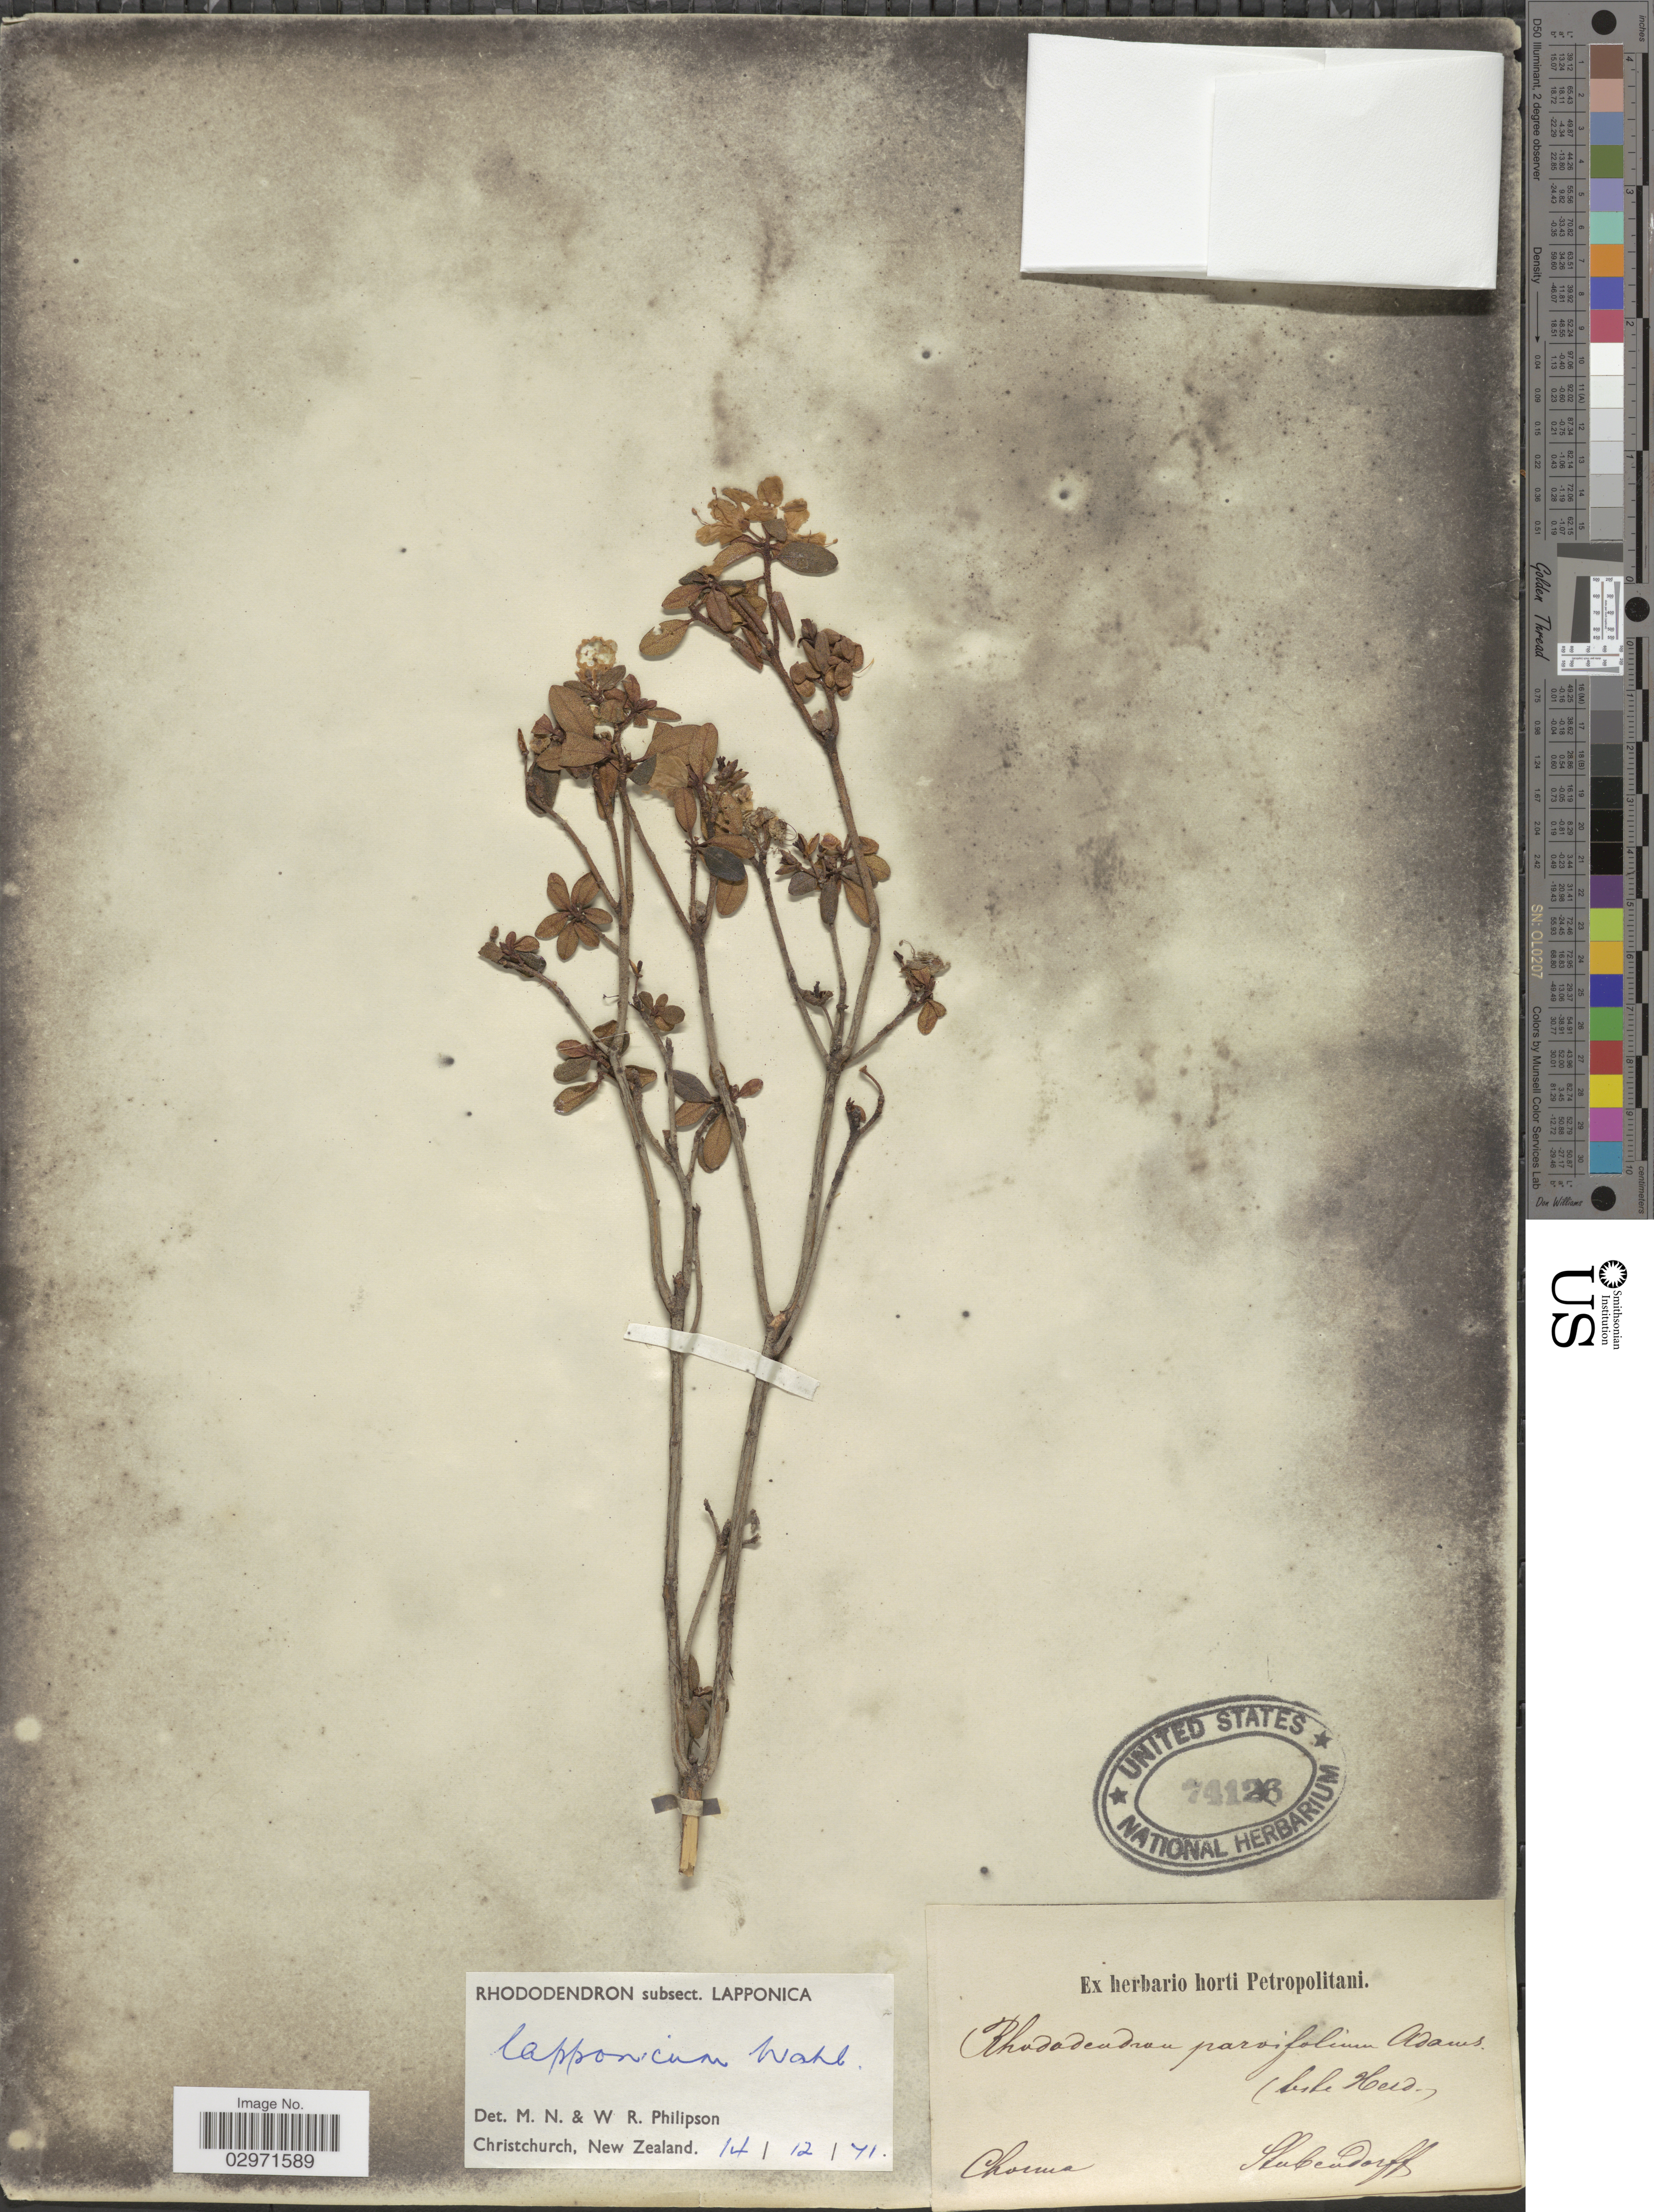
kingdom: Plantae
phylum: Tracheophyta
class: Magnoliopsida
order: Ericales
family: Ericaceae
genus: Rhododendron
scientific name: Rhododendron lapponicum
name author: (L.) Wahlenb.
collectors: -. Stubendorff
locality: Choima. [interpreted]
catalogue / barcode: US 74126